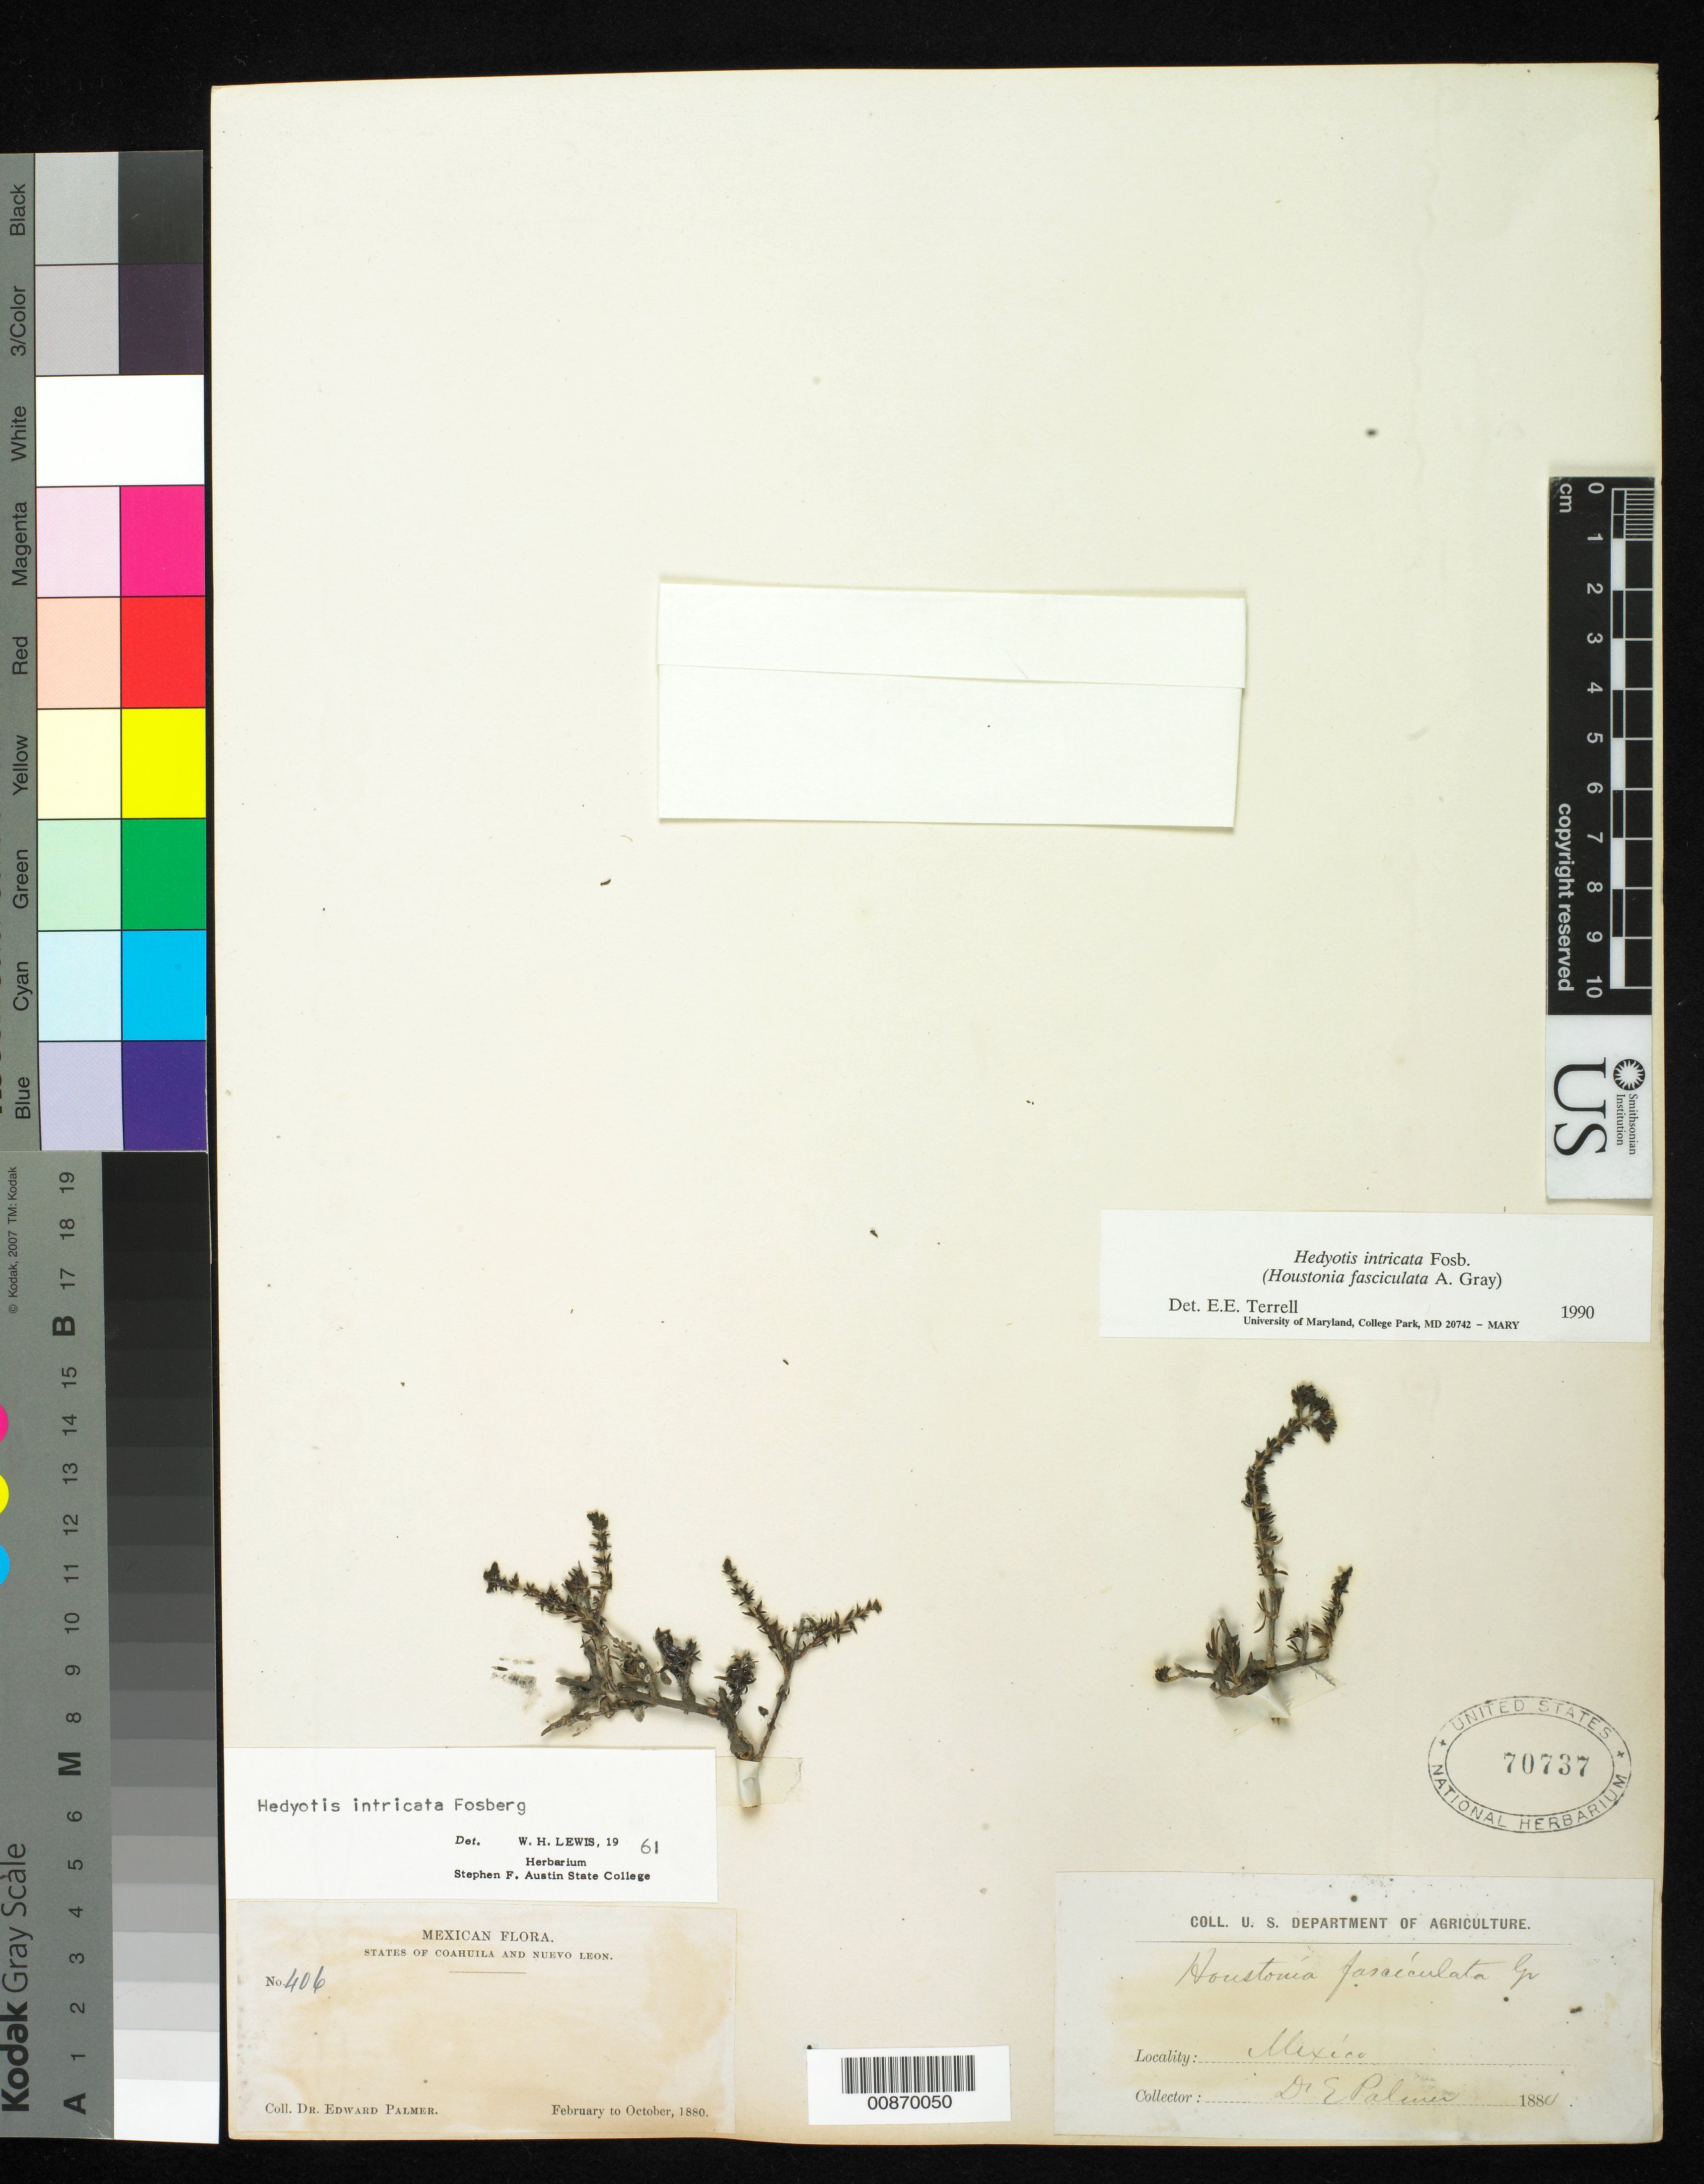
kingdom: Plantae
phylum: Tracheophyta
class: Magnoliopsida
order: Gentianales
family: Rubiaceae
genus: Arcytophyllum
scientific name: Arcytophyllum fasciculatum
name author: (A. Gray) Terrell & H. Rob.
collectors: E. Palmer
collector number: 406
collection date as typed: Feb 1880 to -- Oct 1880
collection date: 1880-02/1880-10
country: Mexico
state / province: Coahuila / Nuevo León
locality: States of Coahuila and Nuevo León.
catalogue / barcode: US 70737